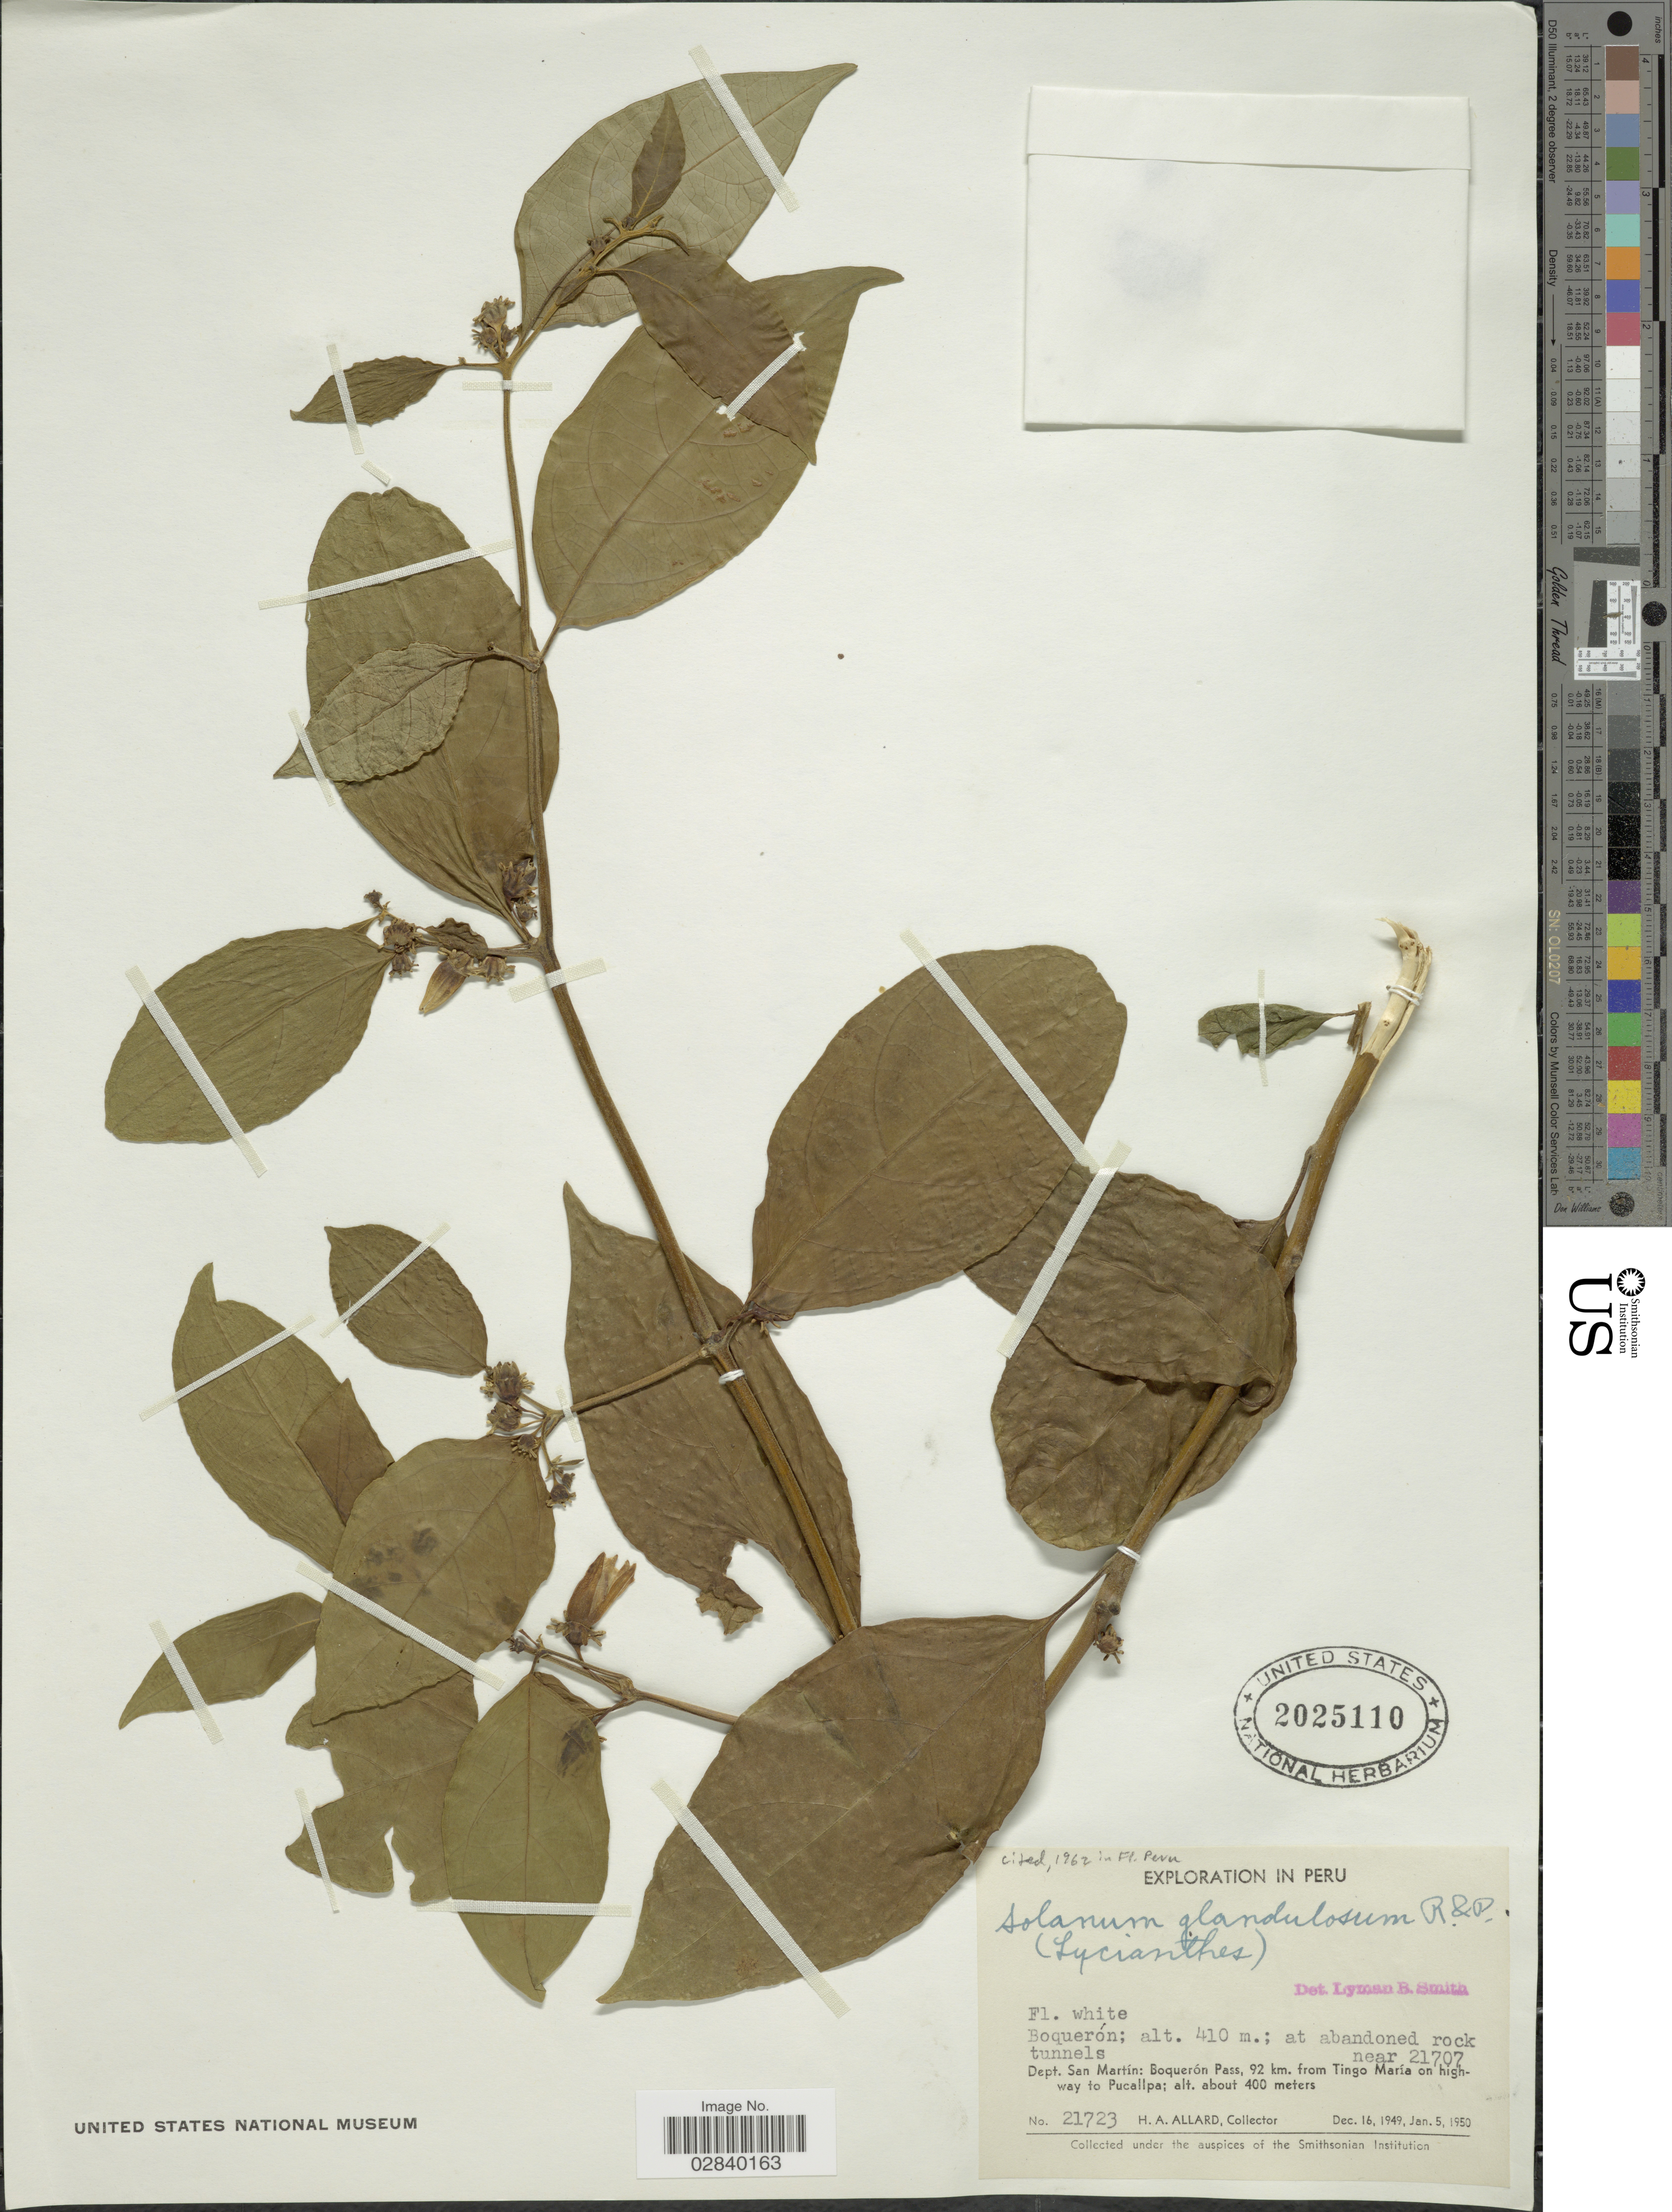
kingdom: Plantae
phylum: Tracheophyta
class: Magnoliopsida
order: Solanales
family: Solanaceae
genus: Lycianthes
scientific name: Lycianthes glandulosa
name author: (Ruiz & Pav.) Bitter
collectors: H. A. Allard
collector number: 21723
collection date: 1949-12-16/1950-01-05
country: Peru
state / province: San Martín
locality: Boquerón. At abandoned rock tunnels near 21707. Dept. San Martín: Boquerón Pass, 92 km. from Tingo María on highway to Pucallpa.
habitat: at abandoned rock tunnels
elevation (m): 400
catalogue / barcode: US 2025110